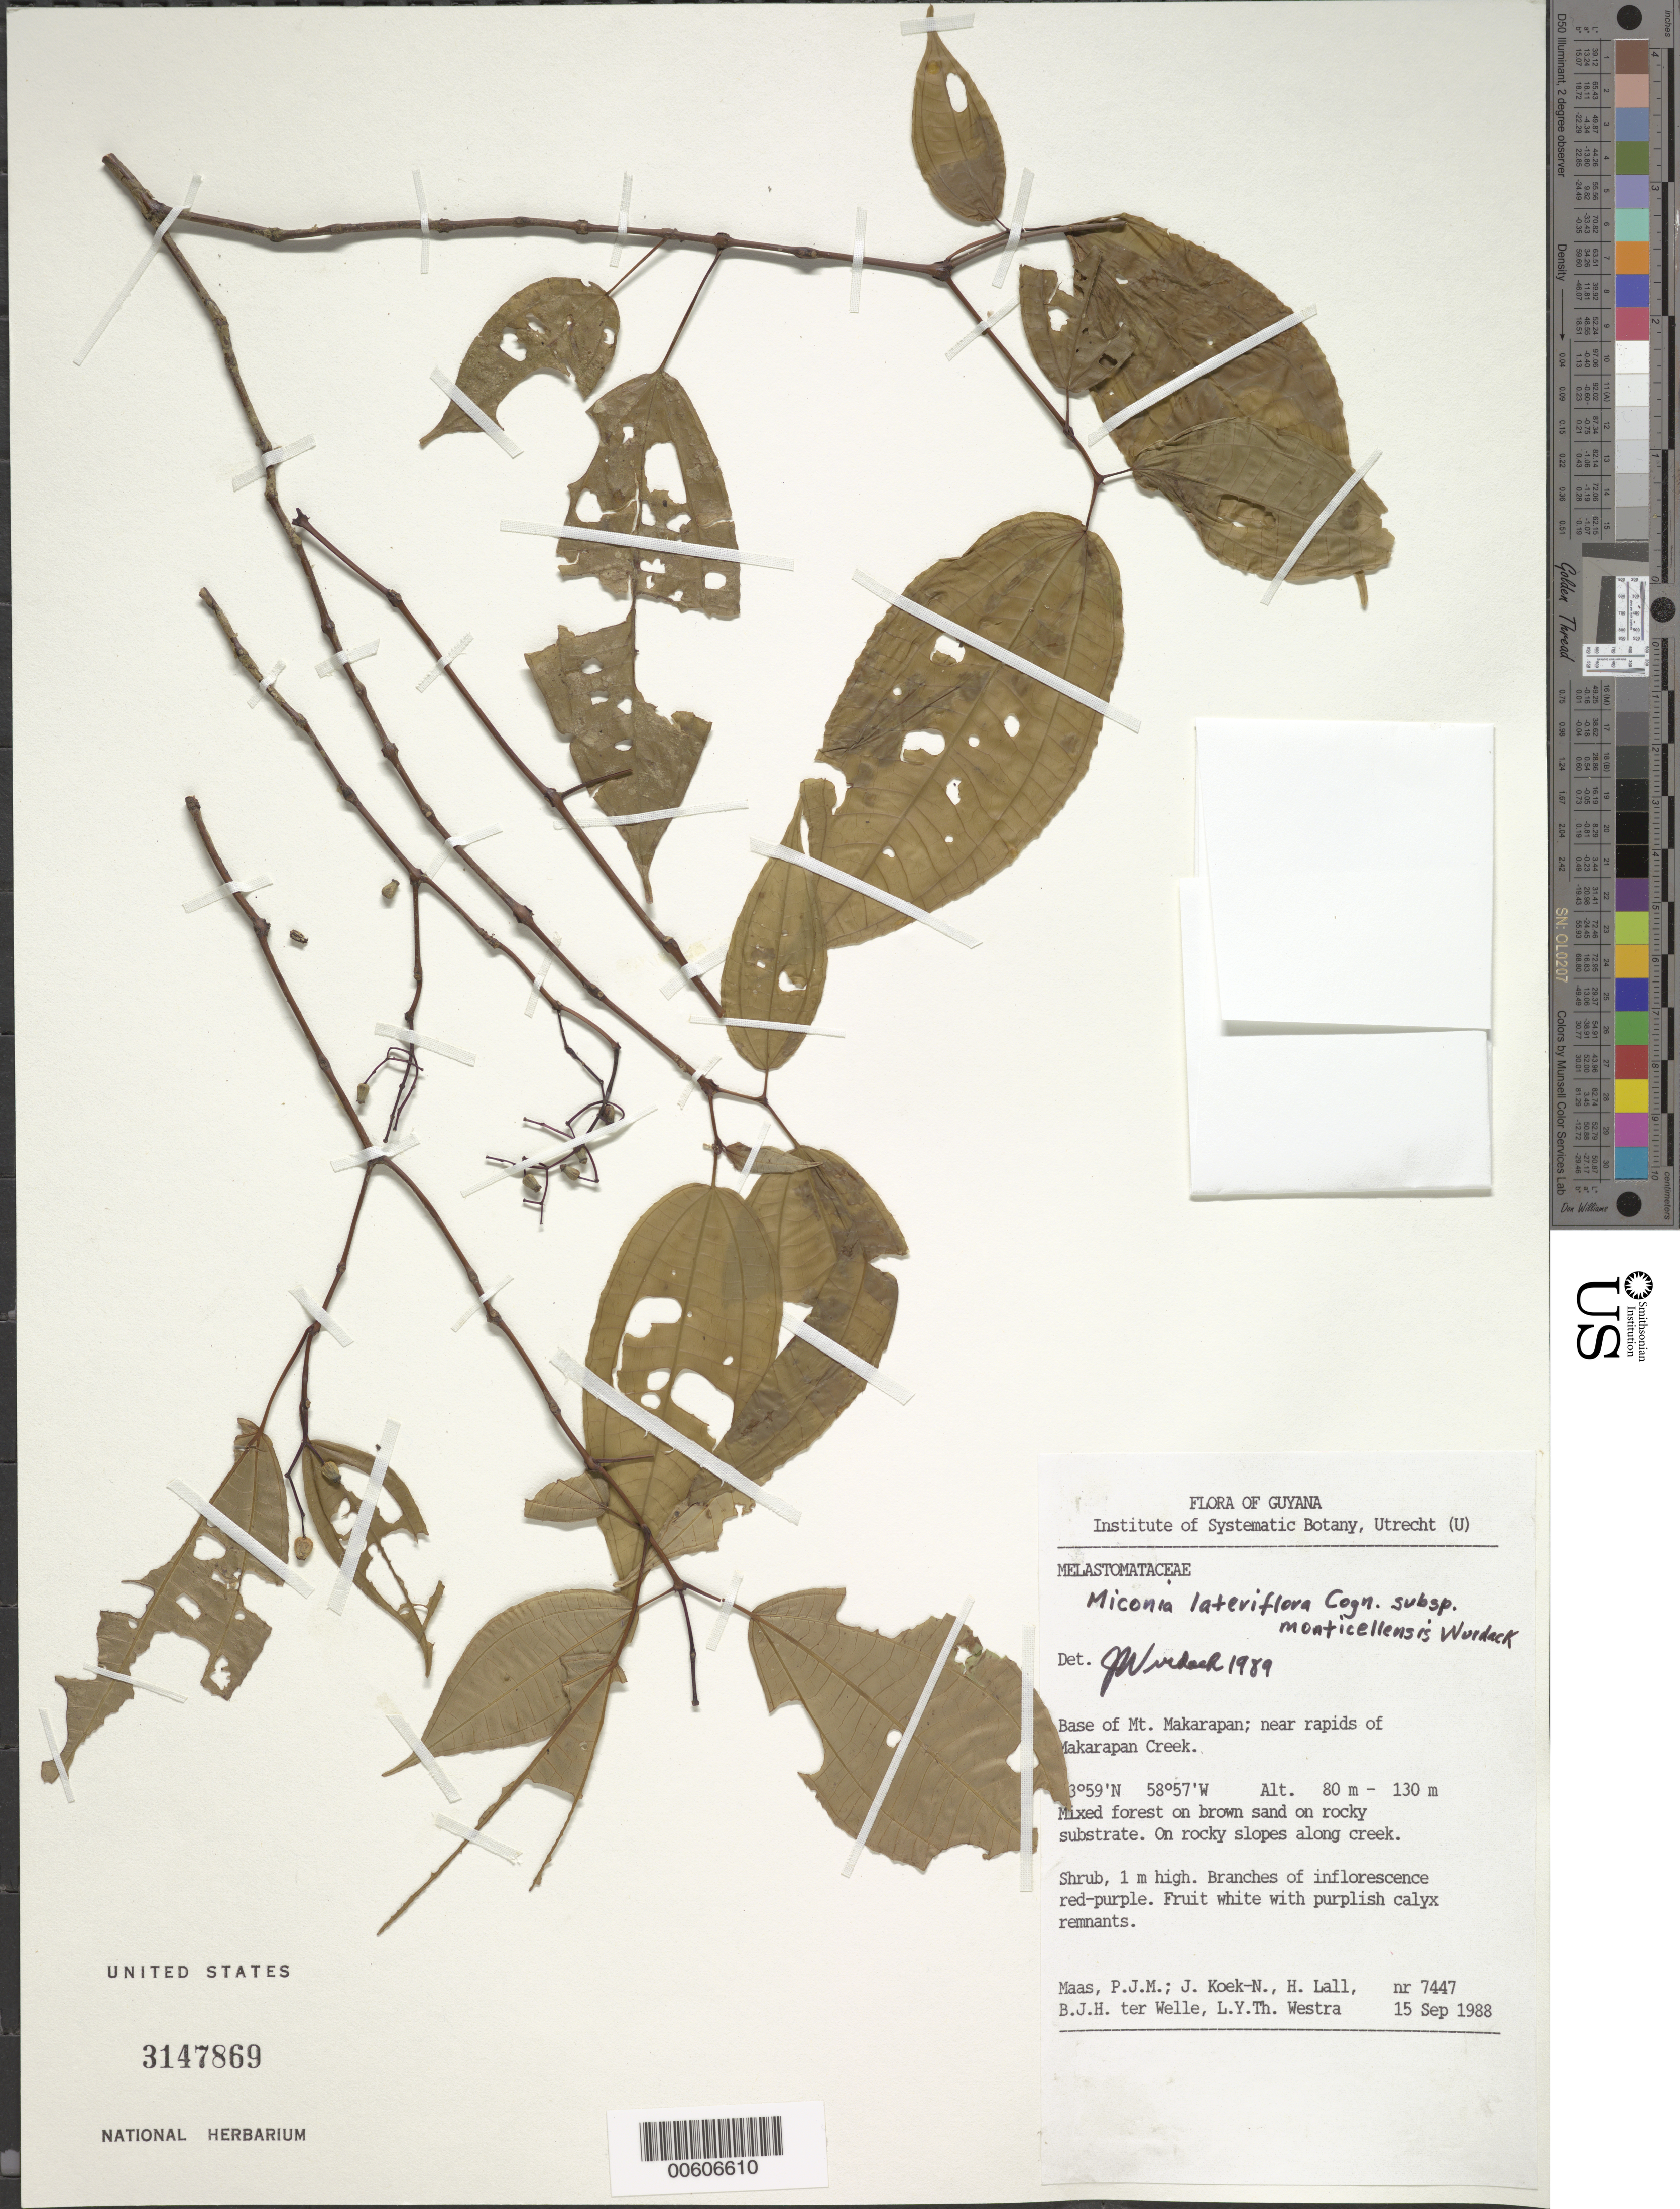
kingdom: Plantae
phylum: Tracheophyta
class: Magnoliopsida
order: Myrtales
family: Melastomataceae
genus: Miconia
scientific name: Miconia lateriflora subsp. monticellensis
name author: Wurdack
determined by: Wurdack, John J., (US), US (UNITED STATES)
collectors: P. Maas, J. Koek-Noorman, H. Lall, B. Welle & L. Y. T. Westra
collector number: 7447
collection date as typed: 15-Sep-88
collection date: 1988-09-15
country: Guyana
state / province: U. Takutu-U. Essequibo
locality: Mt. Makarapan, base; near rapids of Makarapan Creek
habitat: Mixed forest on brown sand on rocky substrate. On rocky slopes along creek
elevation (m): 80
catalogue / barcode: US 3147869